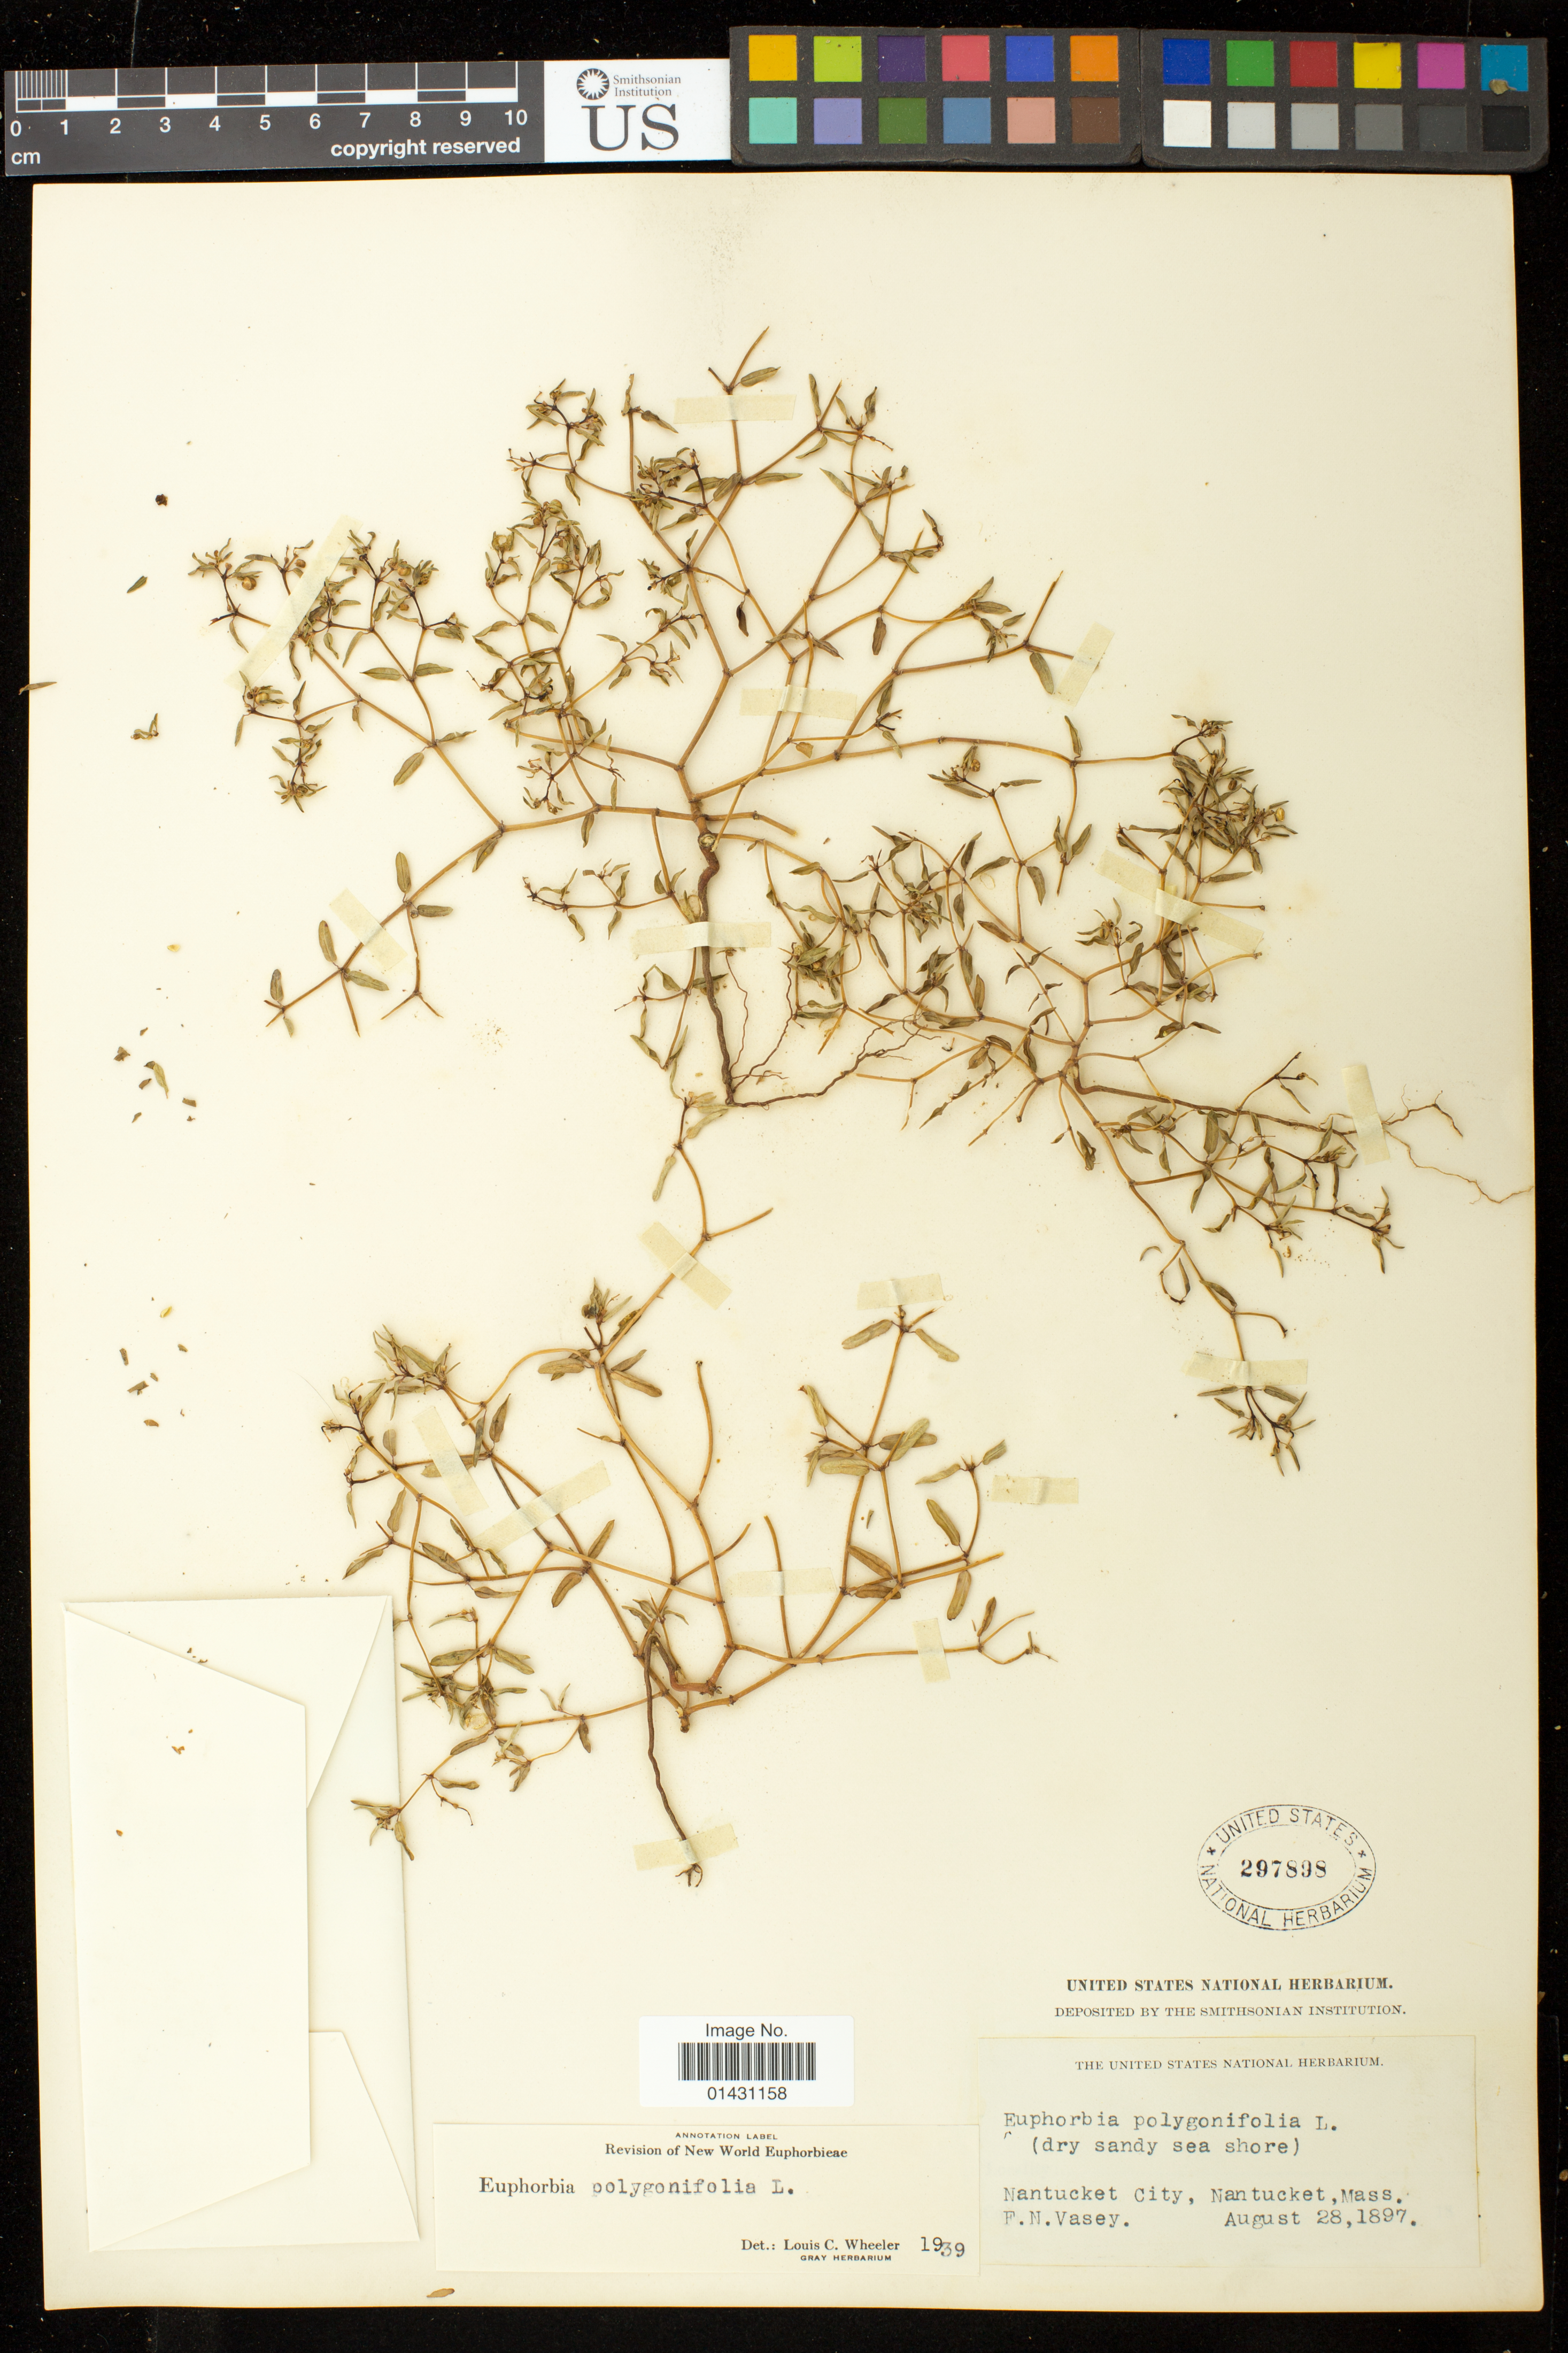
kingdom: Plantae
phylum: Tracheophyta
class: Magnoliopsida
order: Malpighiales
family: Euphorbiaceae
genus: Euphorbia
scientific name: Euphorbia polygonifolia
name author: L.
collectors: F. N. Vasey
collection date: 1897-08-28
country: United States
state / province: Massachusetts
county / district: Nantucket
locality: Nantucket City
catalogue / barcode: US 297898